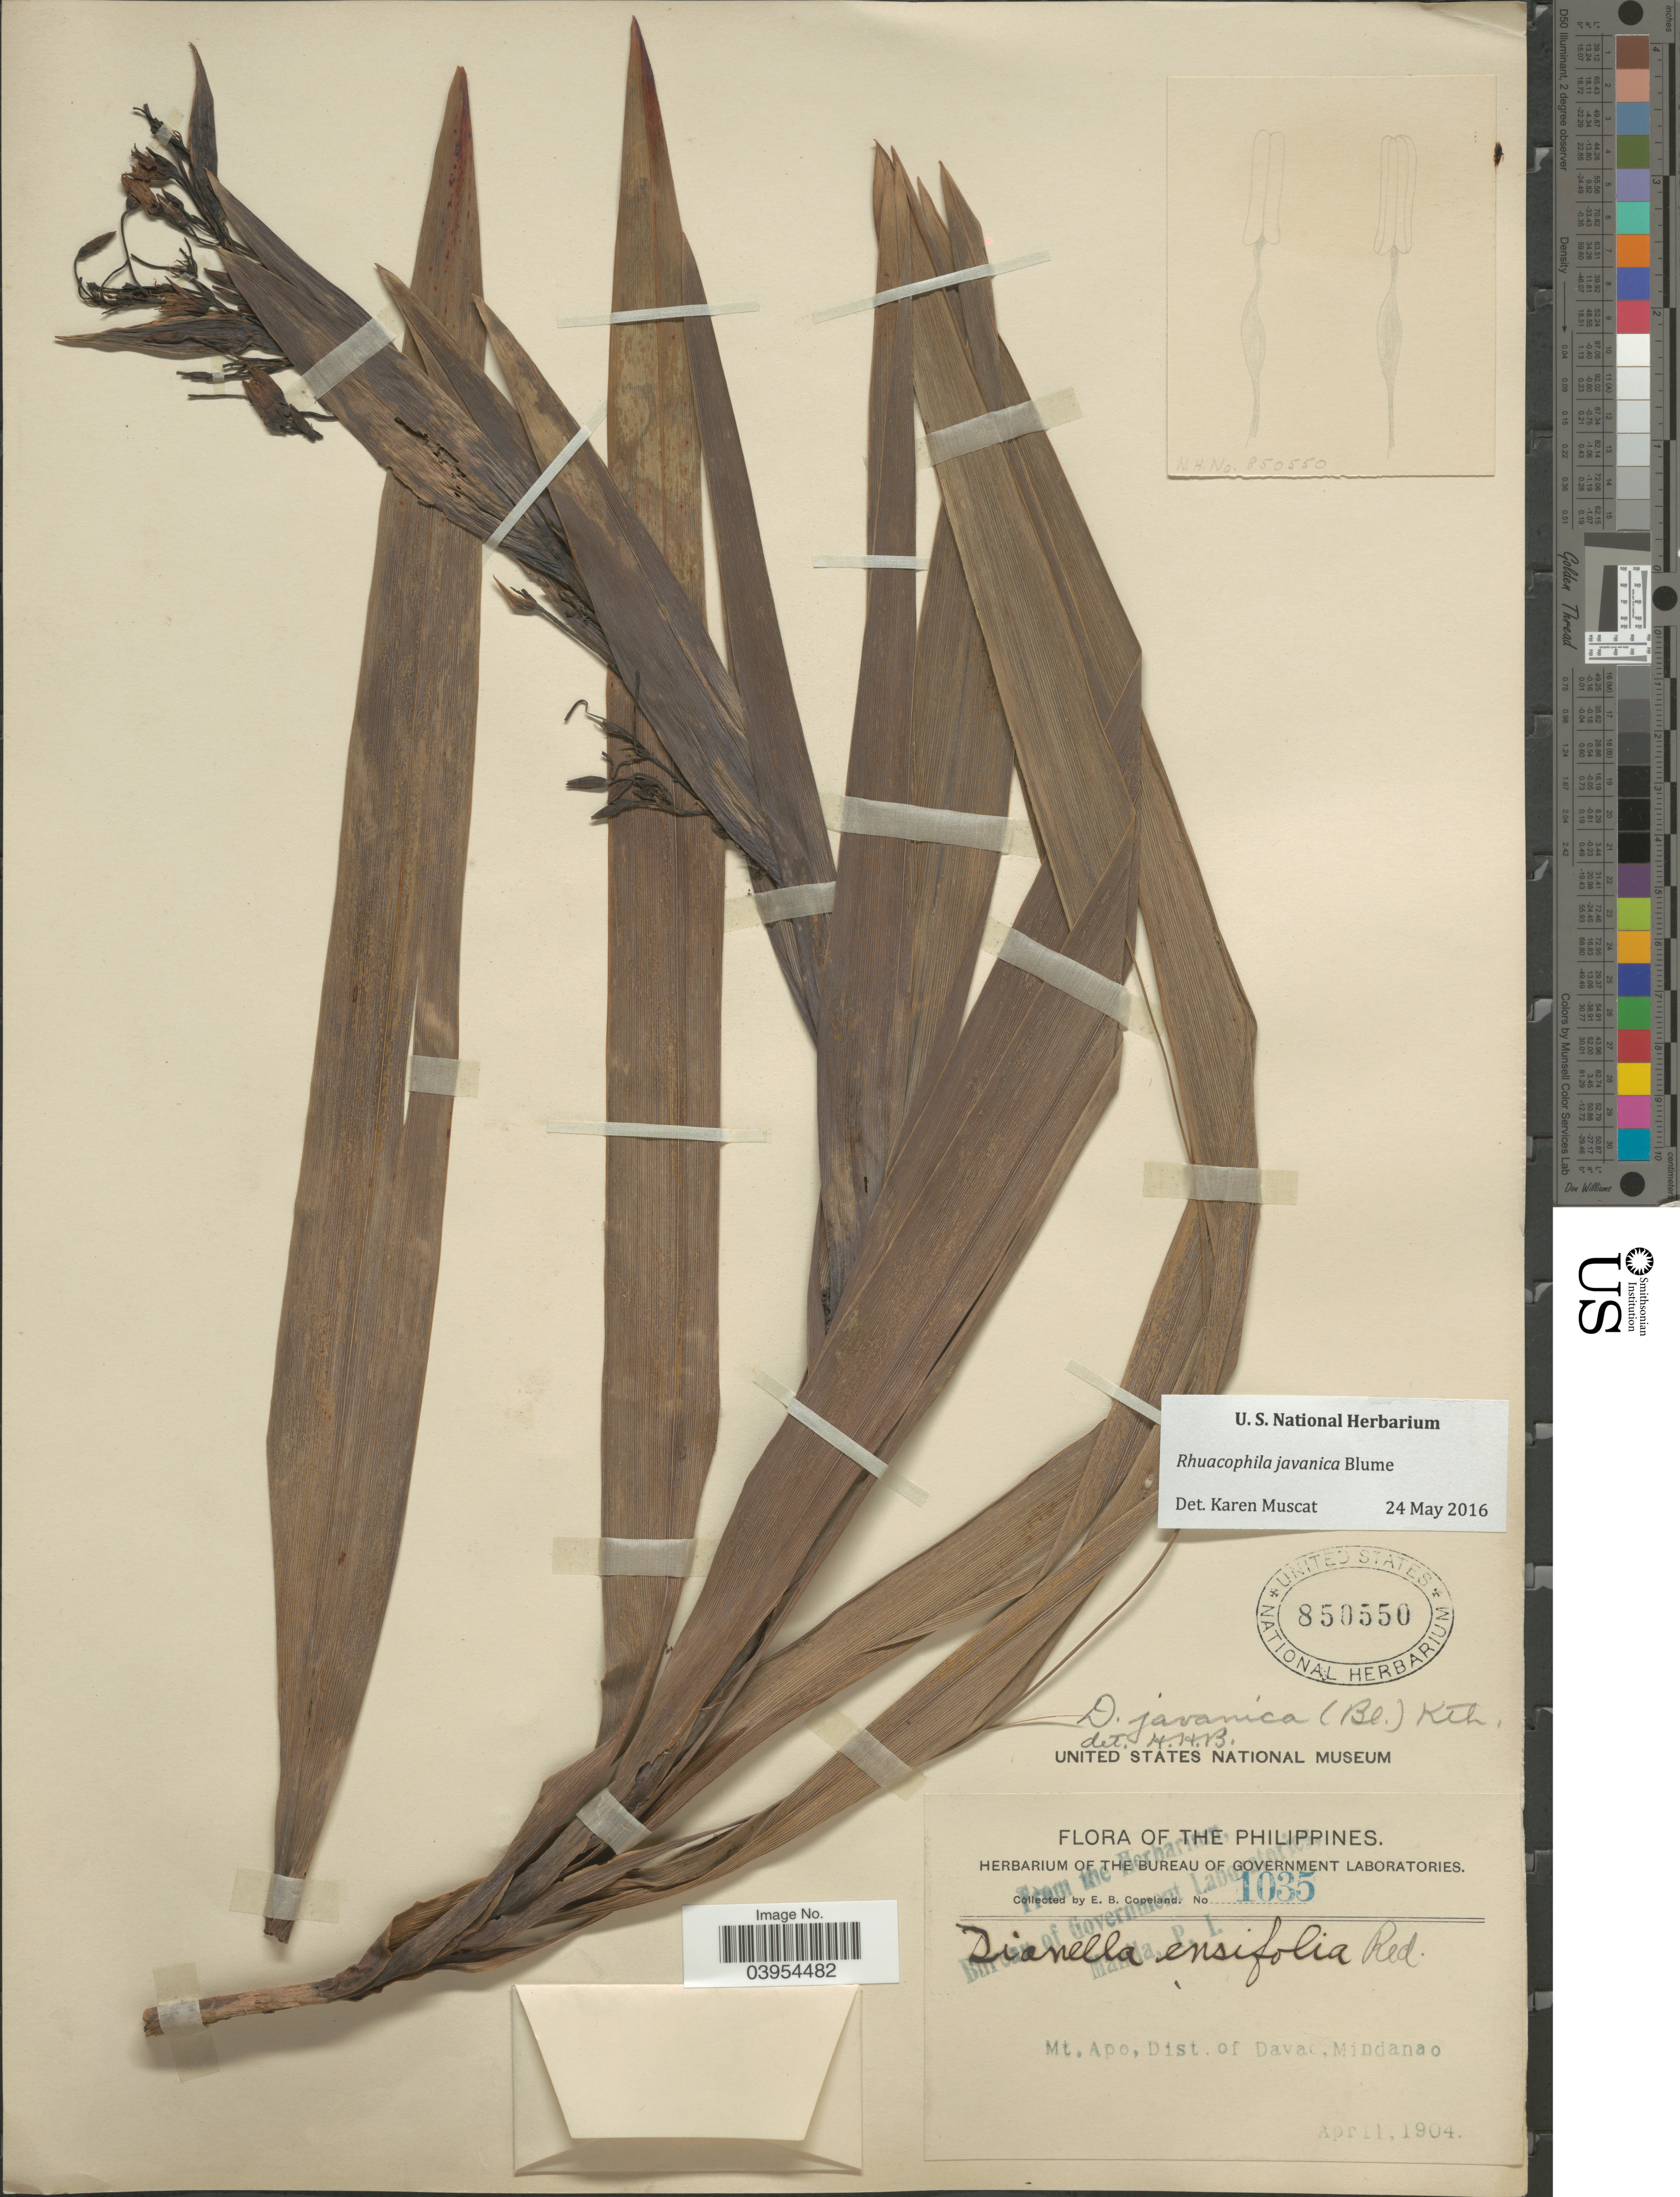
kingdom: Plantae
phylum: Tracheophyta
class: Liliopsida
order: Asparagales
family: Asphodelaceae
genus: Dianella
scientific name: Dianella javanica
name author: Blume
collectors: E. B. Copeland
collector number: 1035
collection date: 1904-04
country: Philippines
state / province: Davao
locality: Mt. Apo, Dist. of Davao, Mindanao.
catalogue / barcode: US 850550